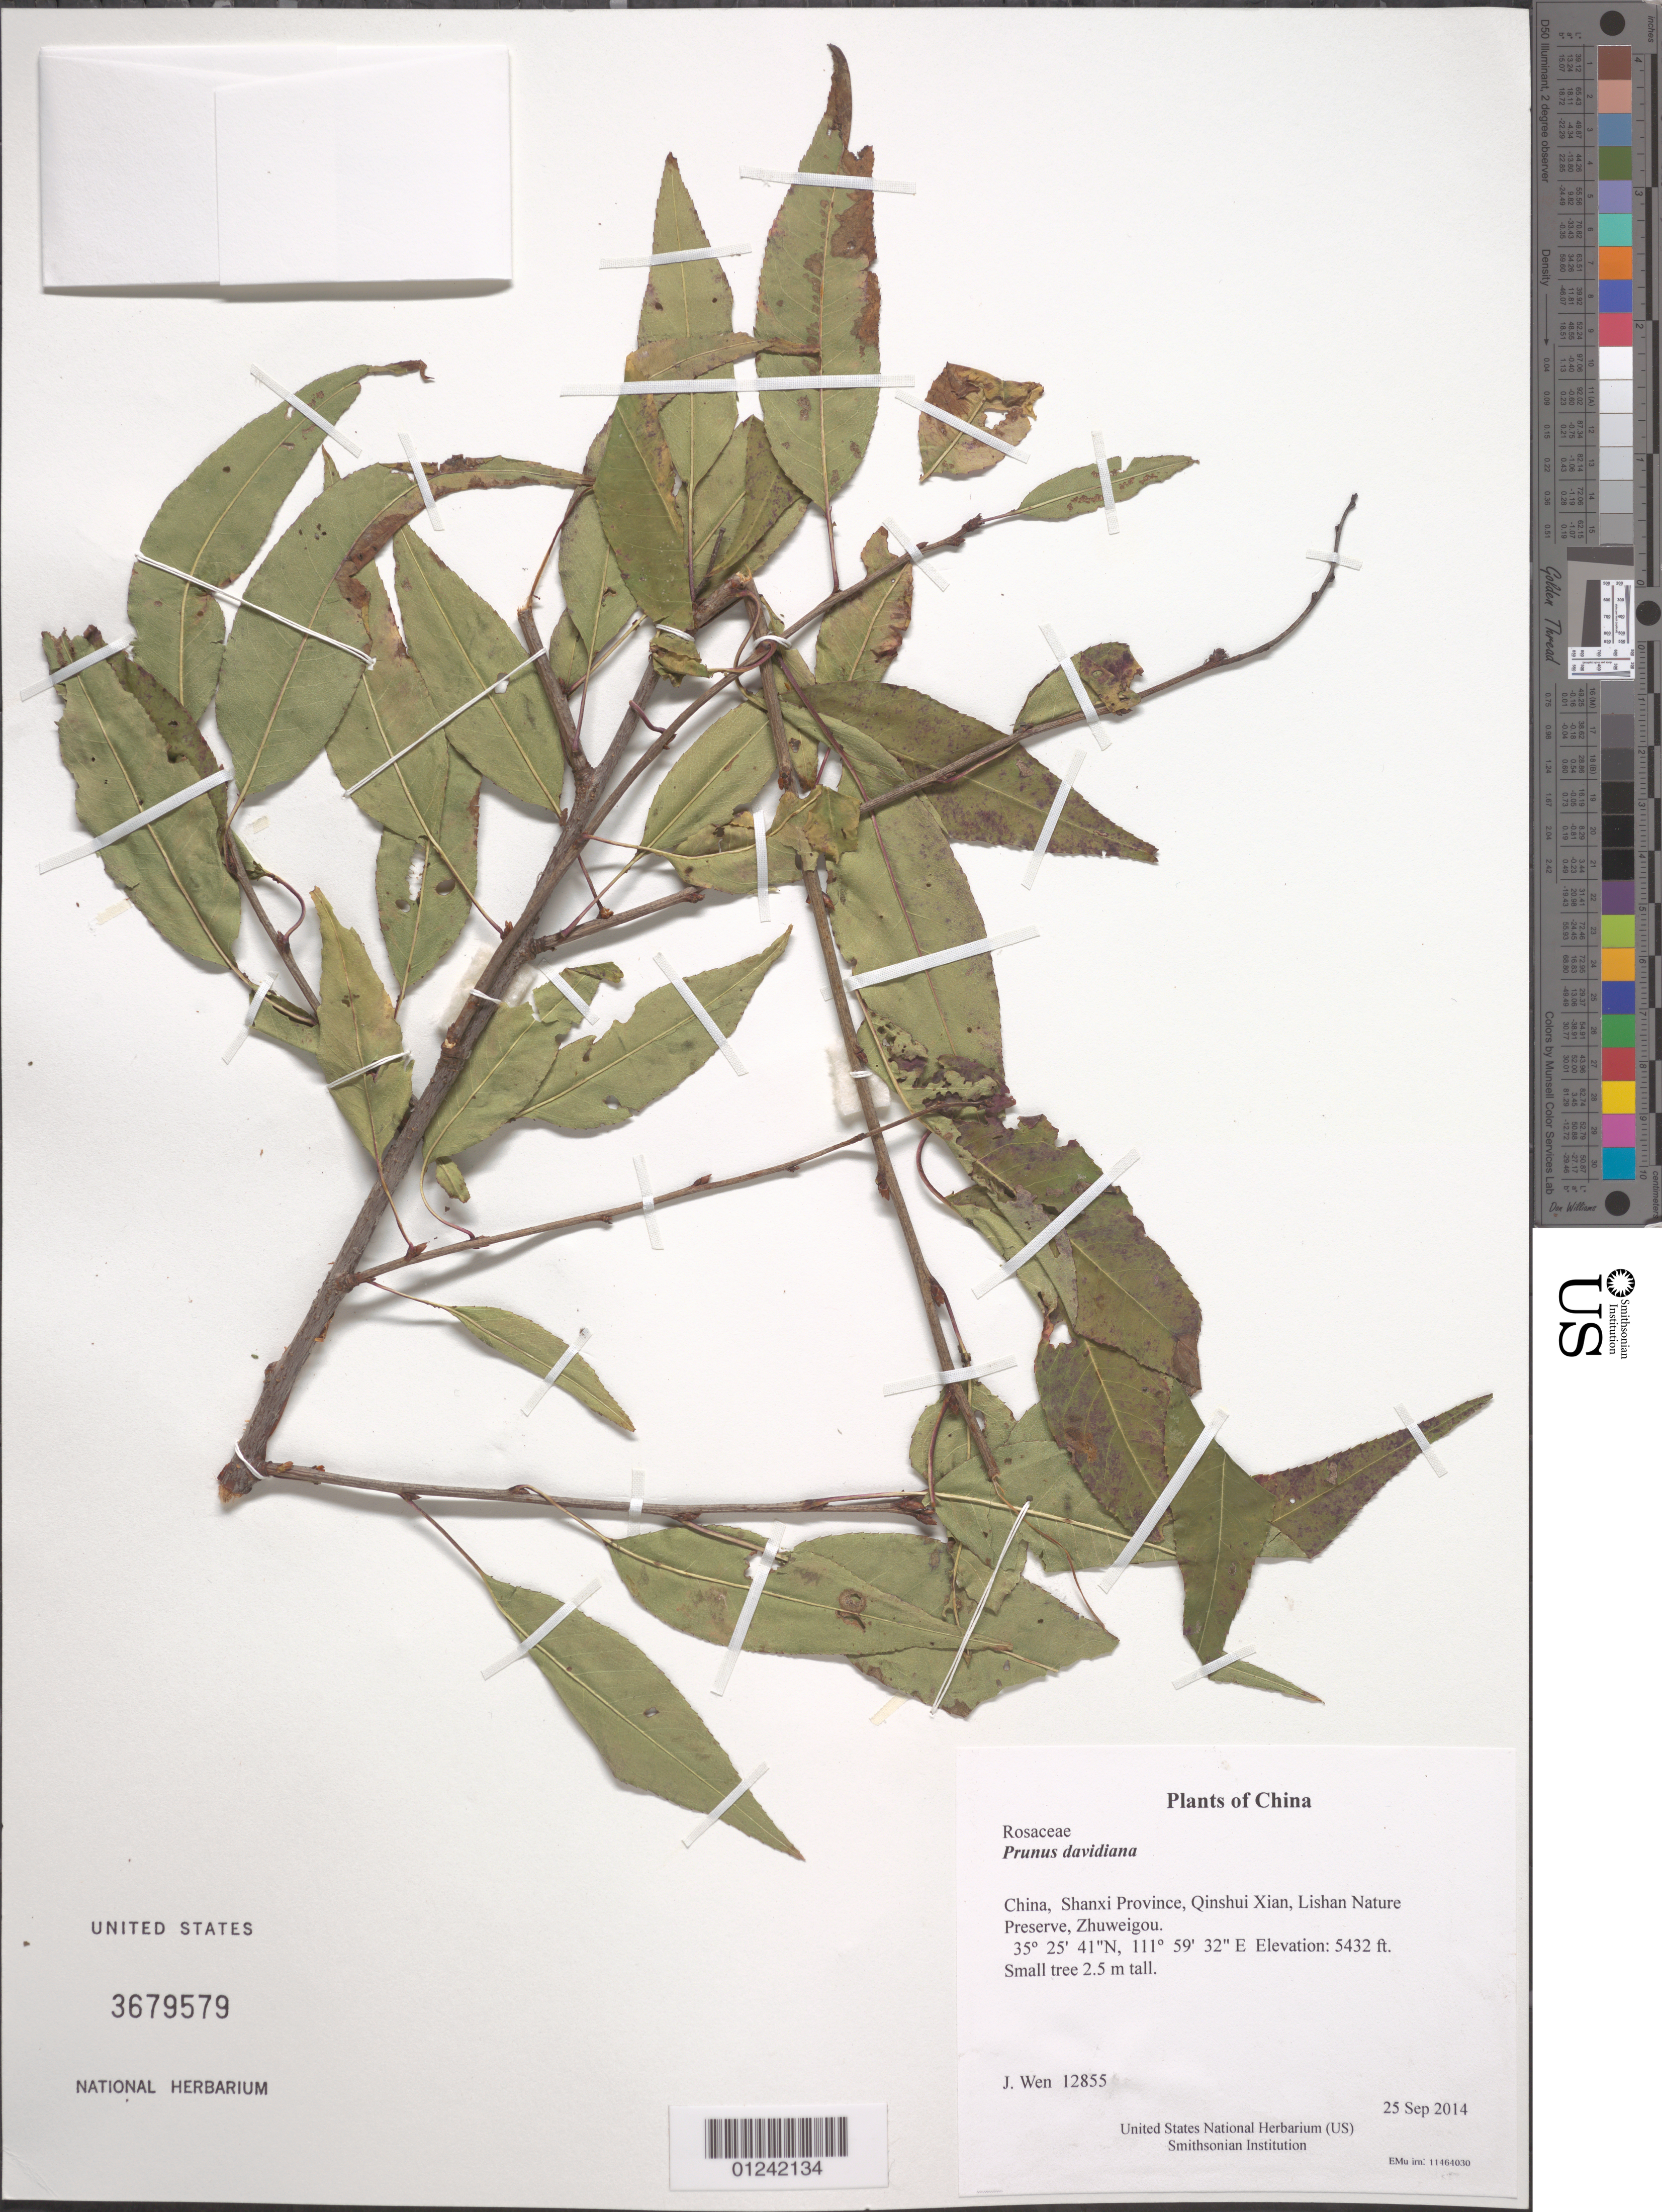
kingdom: Plantae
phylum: Tracheophyta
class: Magnoliopsida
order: Rosales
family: Rosaceae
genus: Prunus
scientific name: Prunus davidiana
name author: (Carrière) Franch.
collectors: J. Wen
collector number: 12855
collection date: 2014-09-25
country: China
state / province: Shanxi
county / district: Qinshui Xian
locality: Lishan Nature Preserve, Zhuweigou.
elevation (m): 1656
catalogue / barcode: US 3679579